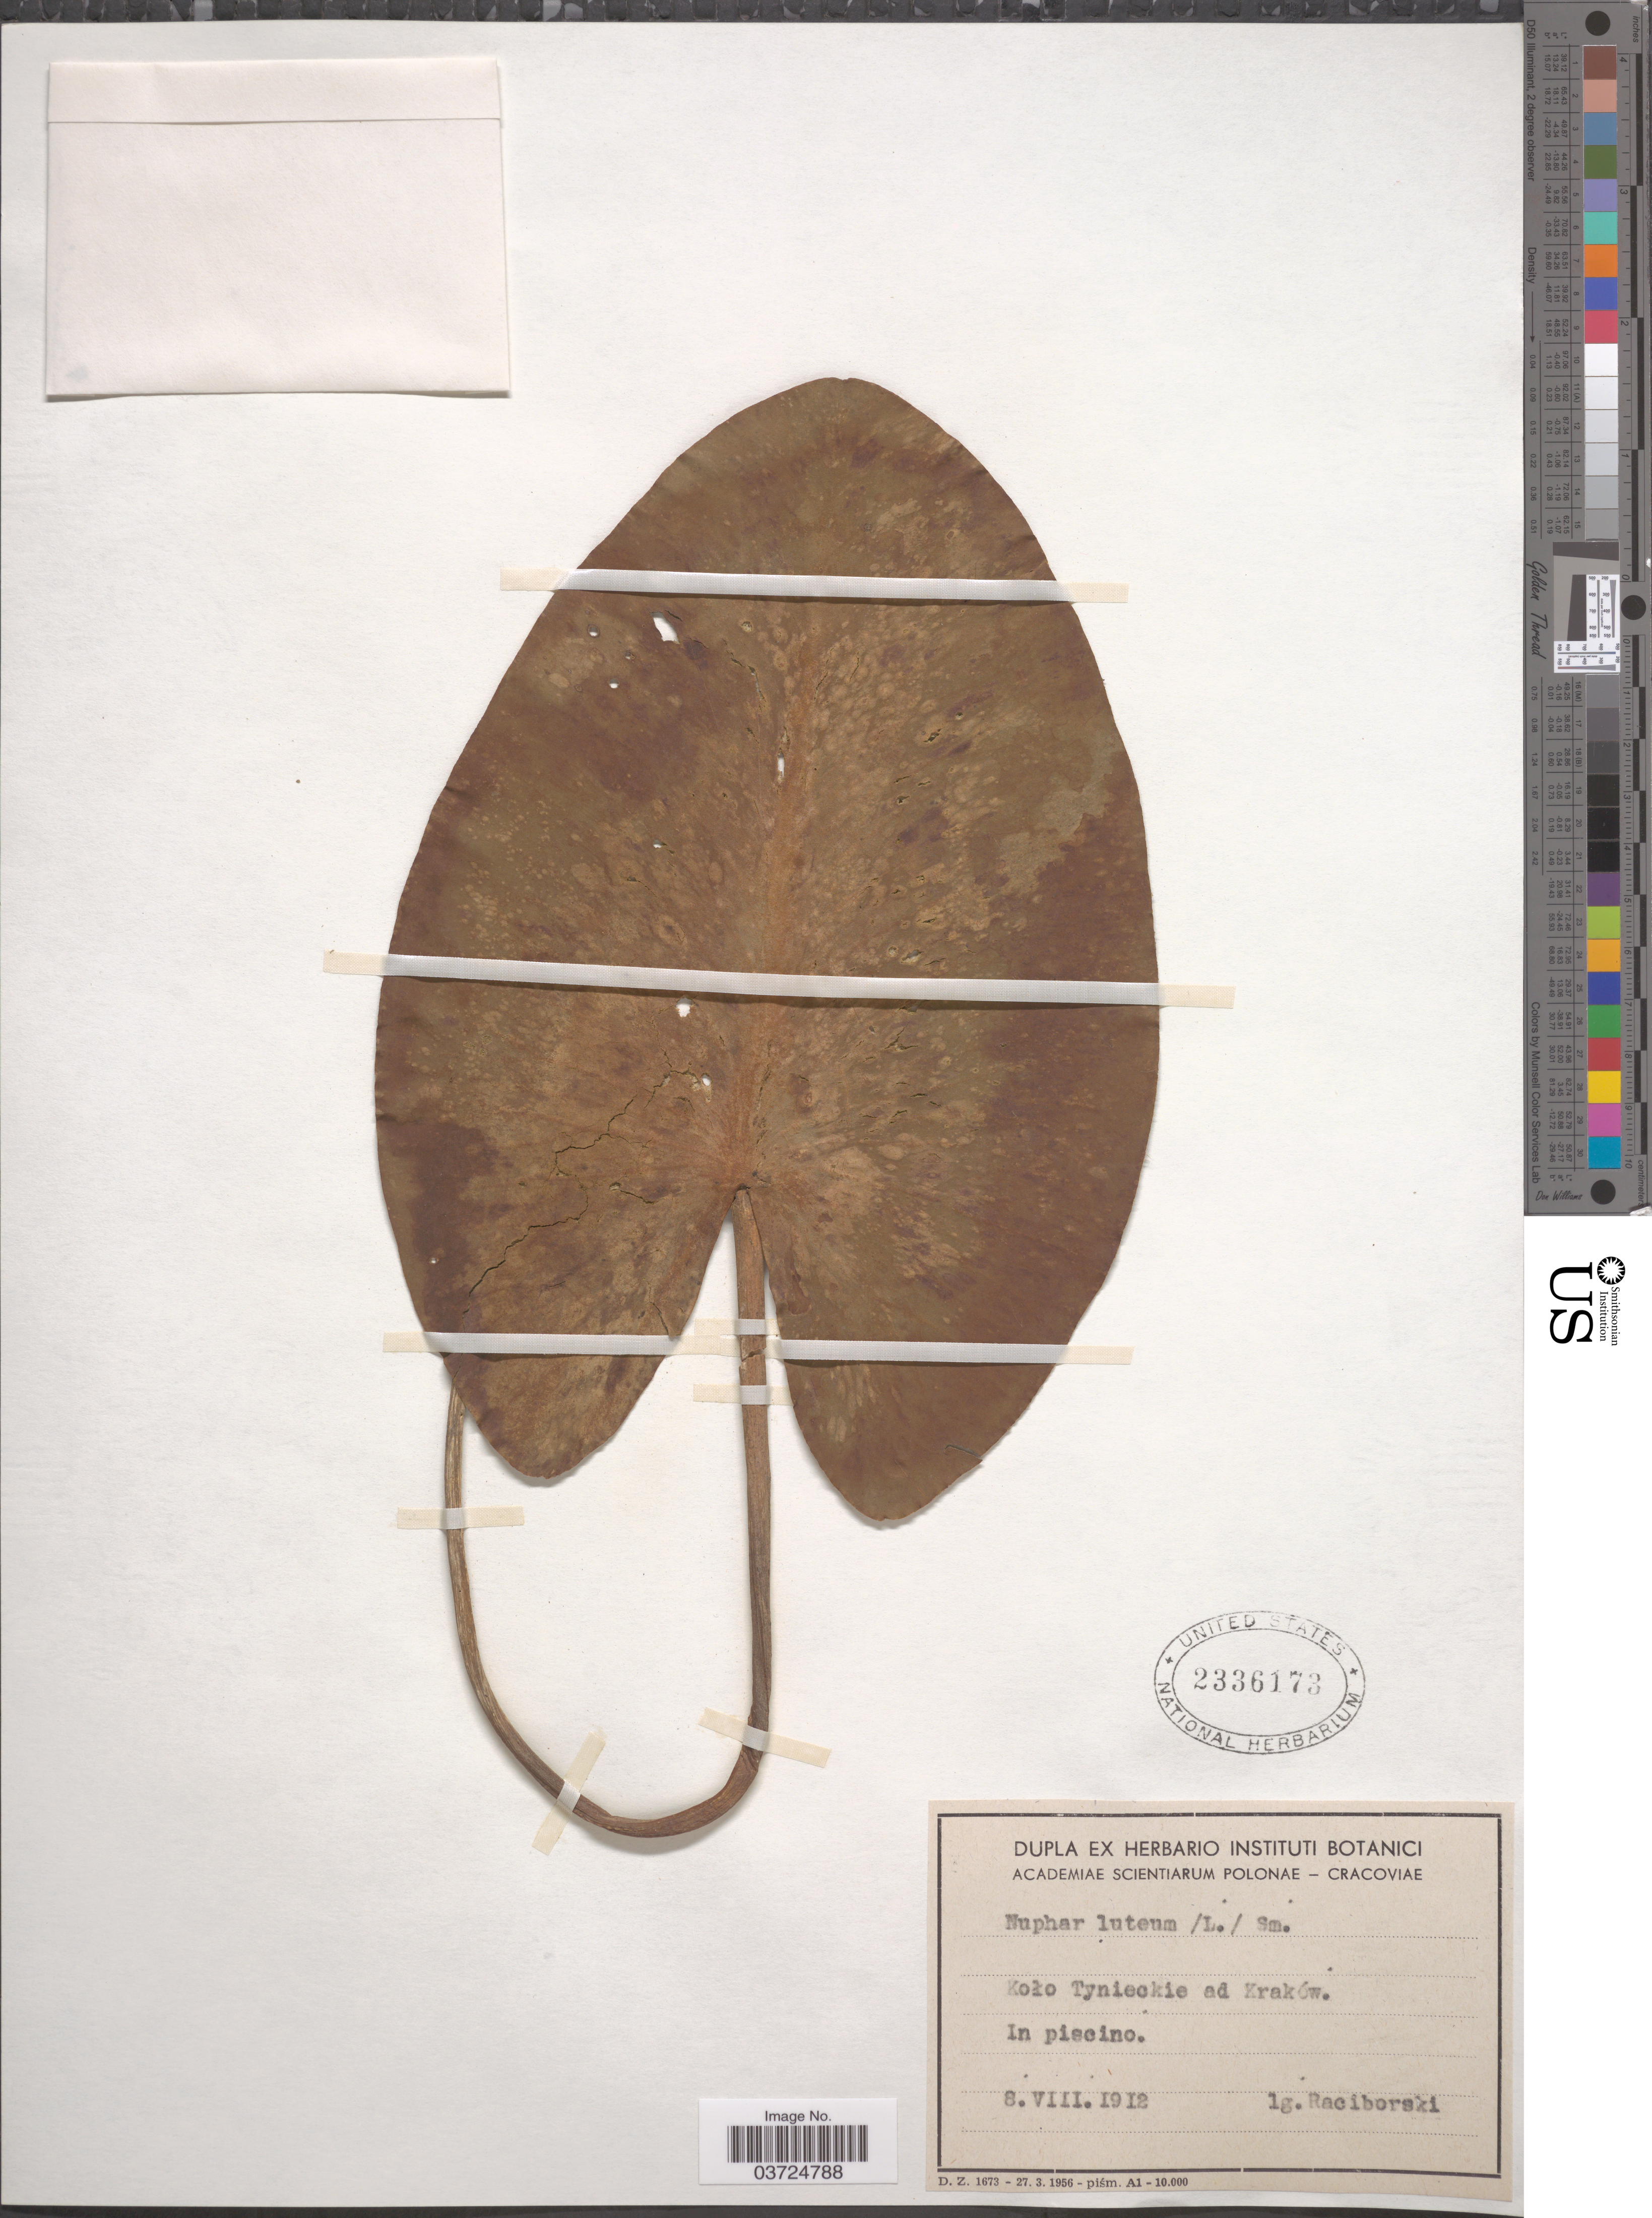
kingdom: Plantae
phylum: Tracheophyta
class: Magnoliopsida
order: Nymphaeales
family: Nymphaeaceae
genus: Nuphar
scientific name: Nuphar lutea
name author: (L.) Sm.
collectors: Raciborski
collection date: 1912-08-08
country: Poland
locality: Koło Tynieckie ad Kraków. In piscino.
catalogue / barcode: US 2336173